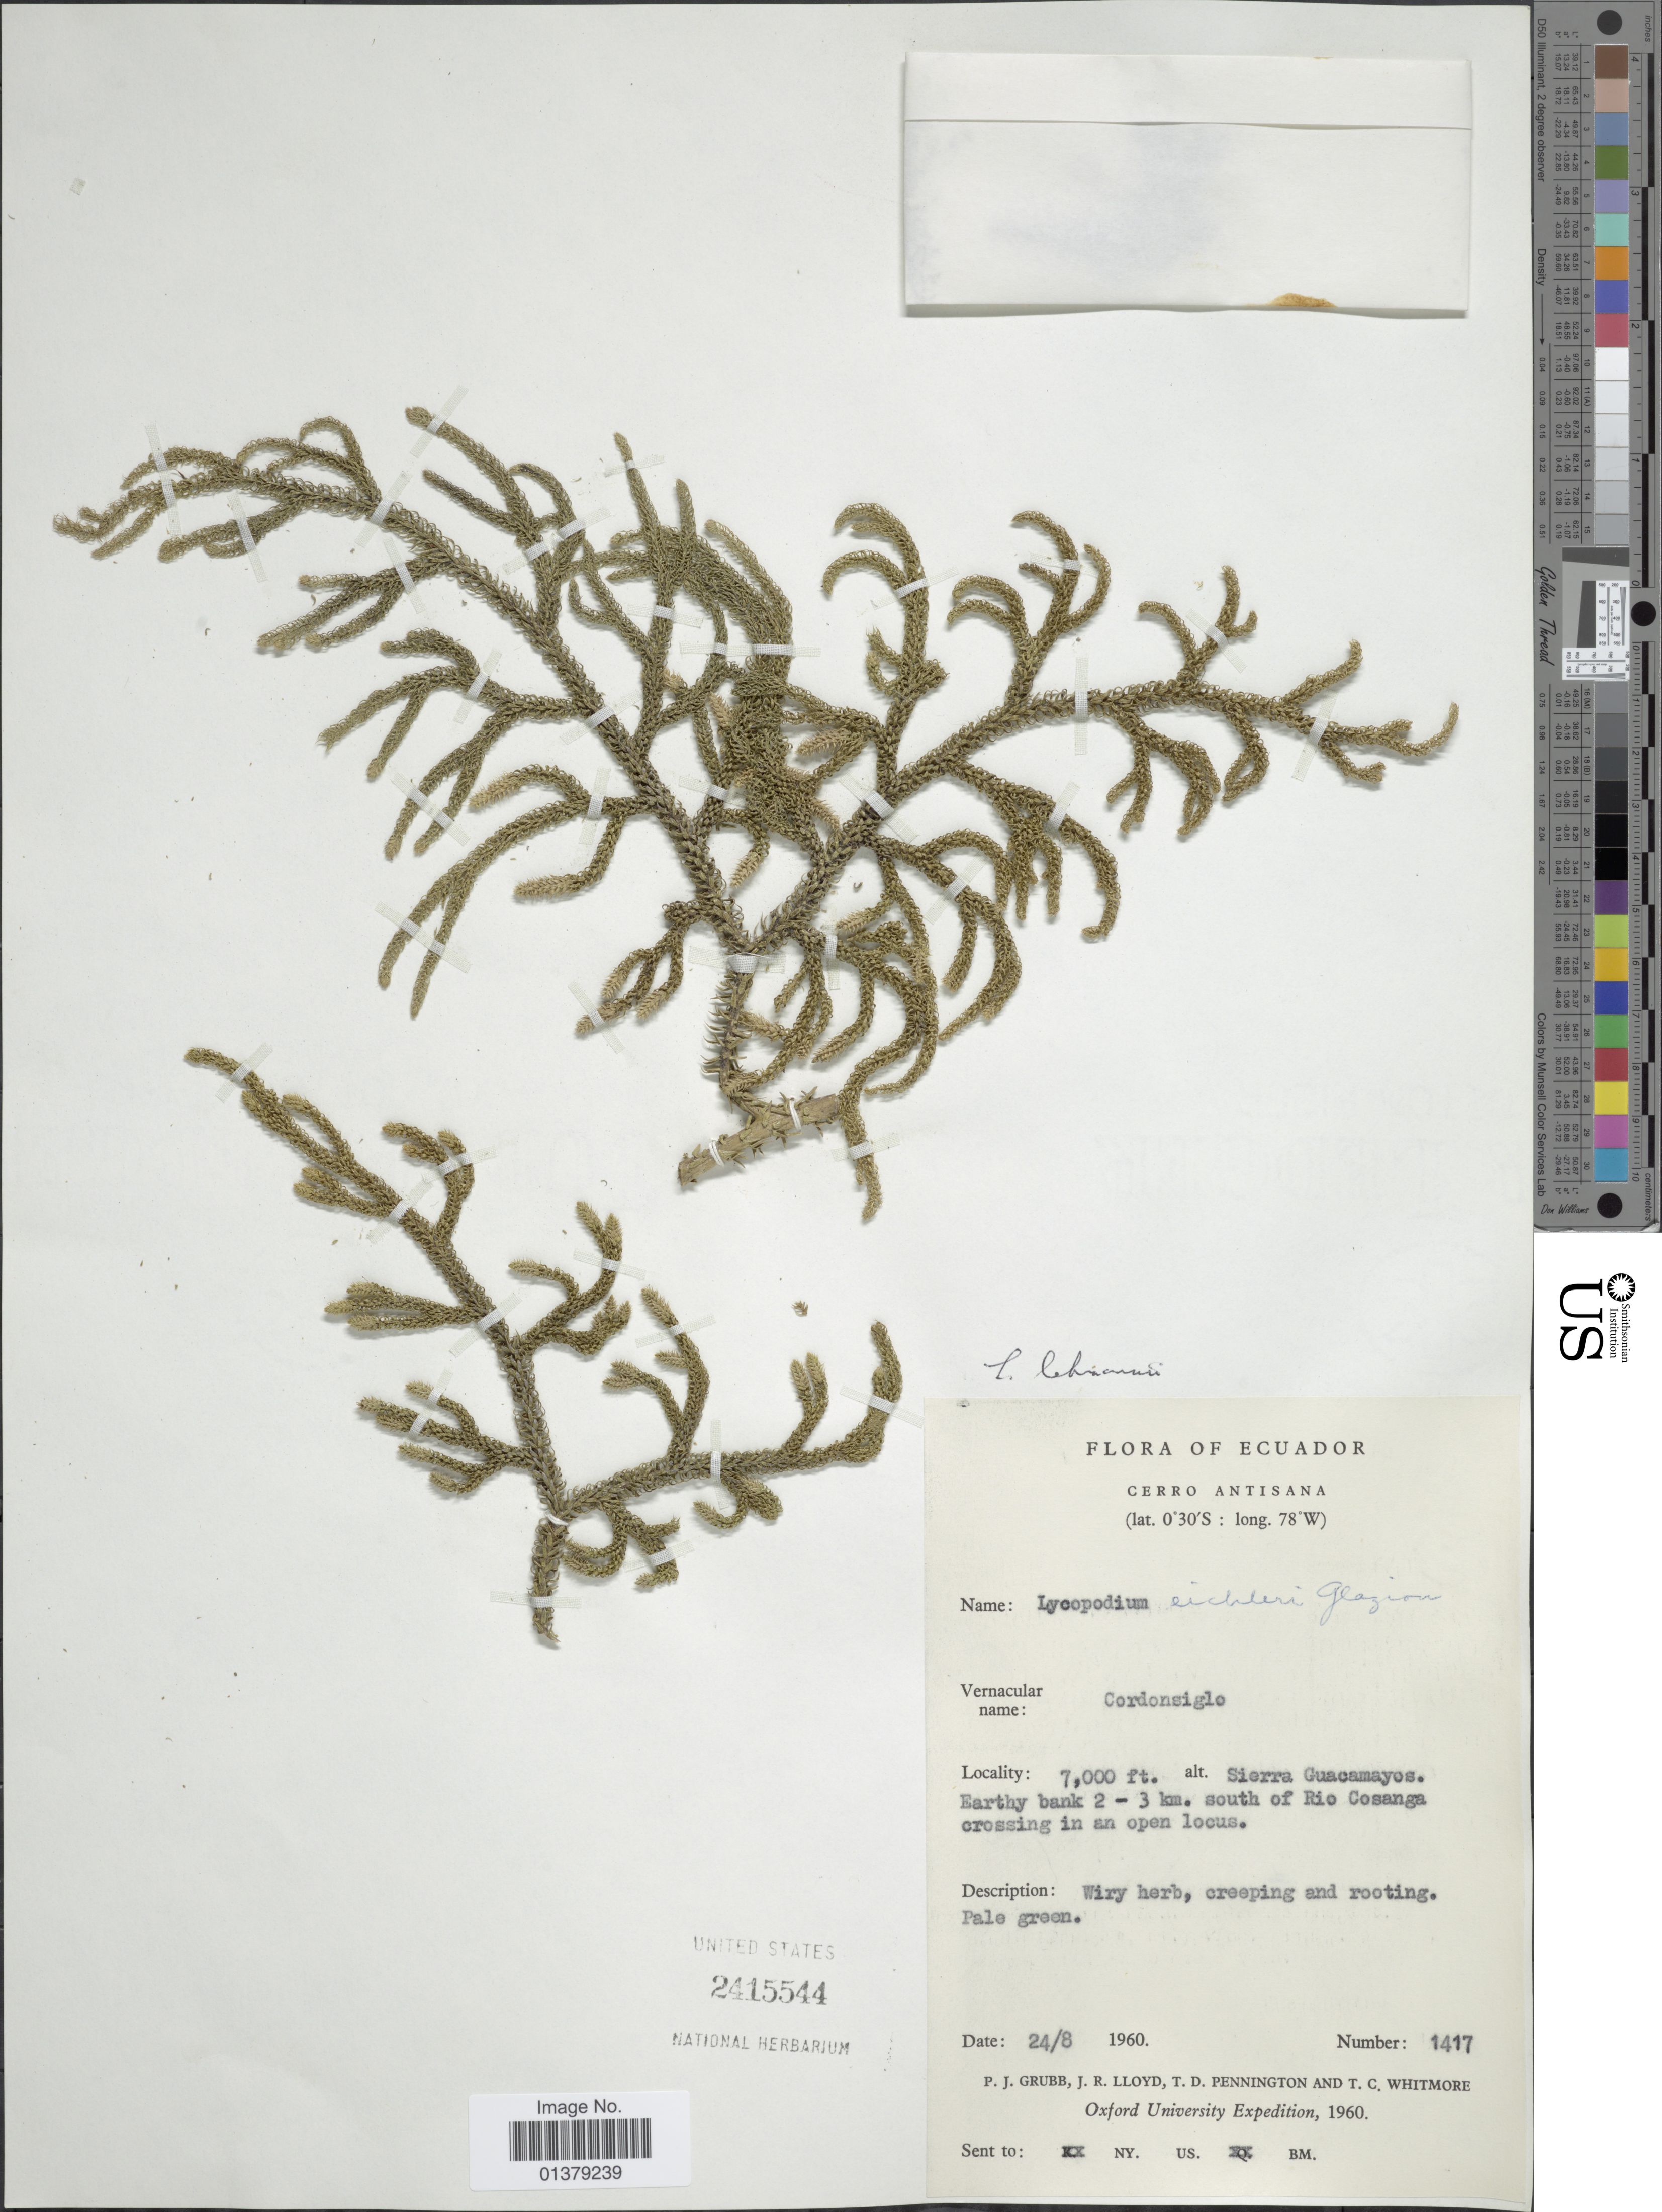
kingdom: Plantae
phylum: Tracheophyta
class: Lycopodiopsida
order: Lycopodiales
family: Lycopodiaceae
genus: Palhinhaea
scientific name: Palhinhaea lehmannii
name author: (Hieron.) Holub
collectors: P. J. Grubb, J. R. Lloyd, T. D. Pennington & T. C. Whitmore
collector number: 1417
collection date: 1960-08-24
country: Ecuador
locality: Cerro Antisana, Sierra Guacamayos Earthy bank 2 - 3 km. south of Rio Cosanga crossing in an open locus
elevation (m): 2134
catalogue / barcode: US 2415544